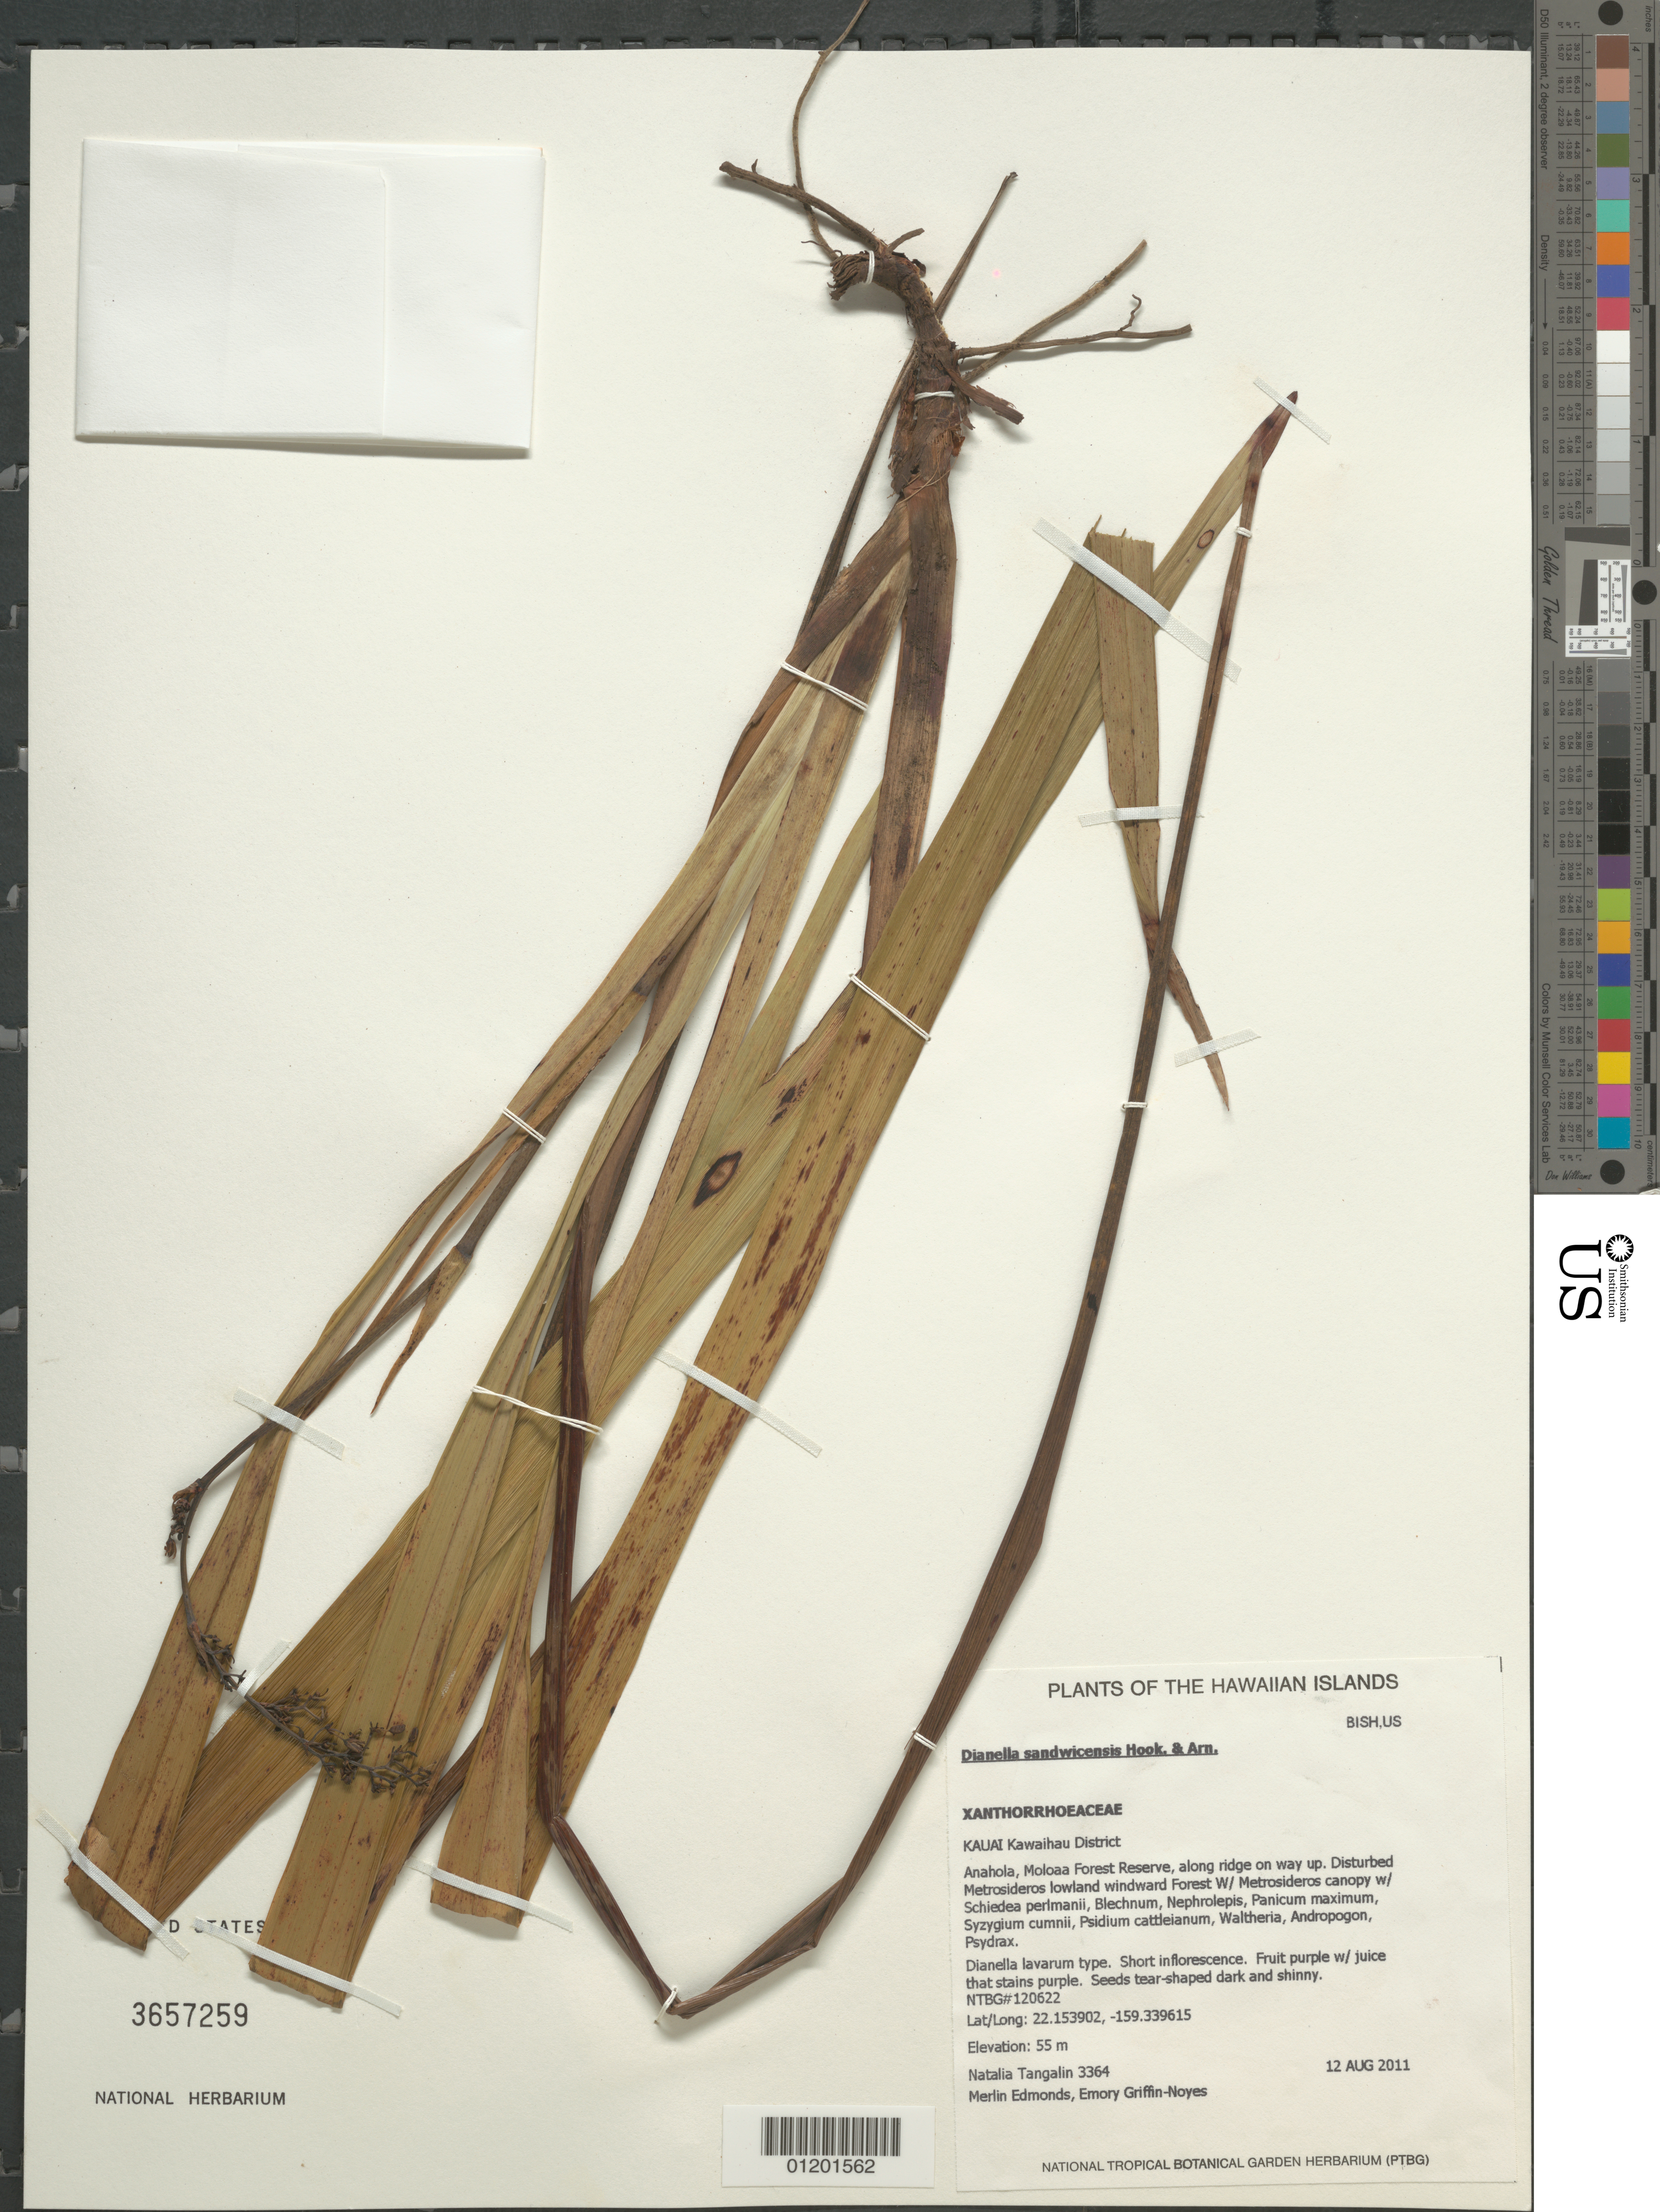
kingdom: Plantae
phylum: Tracheophyta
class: Liliopsida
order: Asparagales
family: Asphodelaceae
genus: Dianella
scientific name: Dianella sandwicensis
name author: Hook. & Arn.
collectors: N. Tangalin, M. Edmonds & E. Griffin-Noyes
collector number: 3364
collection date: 2011-08-12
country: United States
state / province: Hawaii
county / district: Kauai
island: Kaua'i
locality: Kawaihau District, Anahola, Moloaa Forest Reserve, along ridge on way up.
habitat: Disturbed lowland forest.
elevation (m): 55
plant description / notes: Seeds, NTBG 120662.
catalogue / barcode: US 3657259